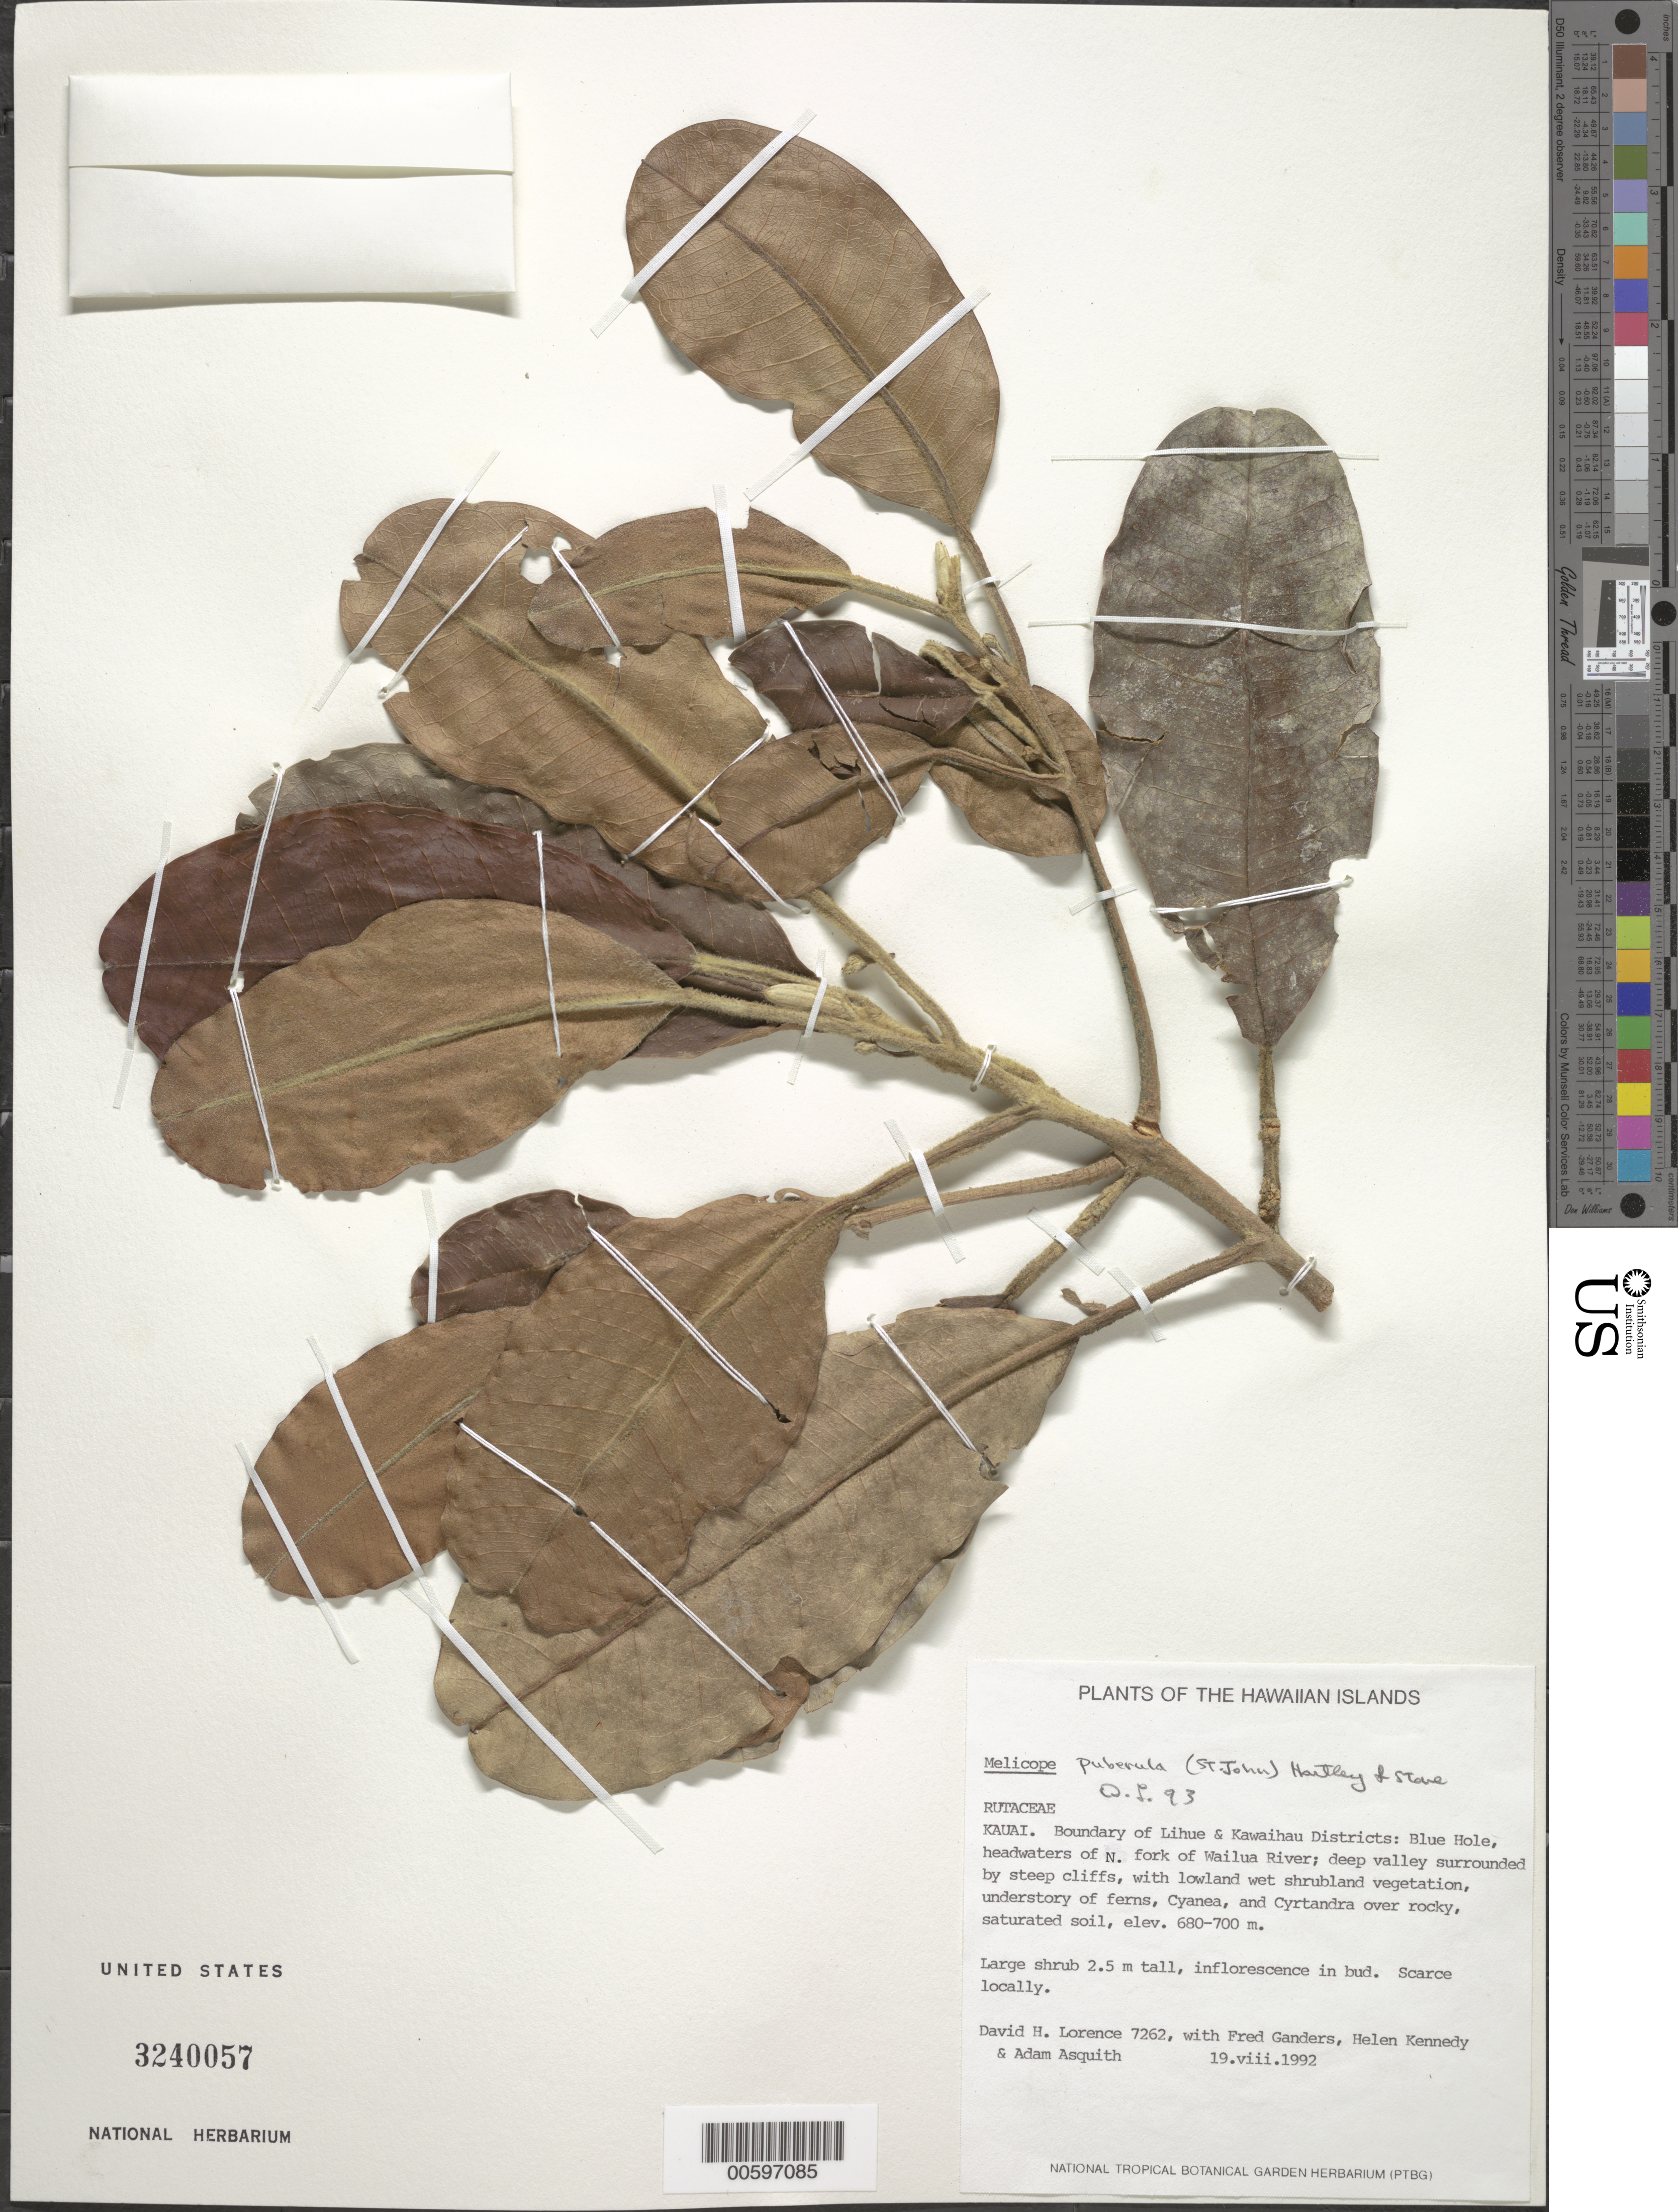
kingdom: Plantae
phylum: Tracheophyta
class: Magnoliopsida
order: Sapindales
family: Rutaceae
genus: Melicope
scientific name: Melicope puberula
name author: (H. St. John) T.G. Hartley & B.C. Stone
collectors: D. Lorence, F. R. Ganders, H. Kennedy & A. Asquith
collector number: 7262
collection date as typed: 19 Aug 1992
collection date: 1992-08-19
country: United States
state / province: Hawaii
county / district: Kauai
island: Kaua'i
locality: Boundary of Lihue & Kawaihau Districts: Blue Hole, headwaters of N fork of Wailua River.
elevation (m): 680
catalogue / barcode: US 3240057